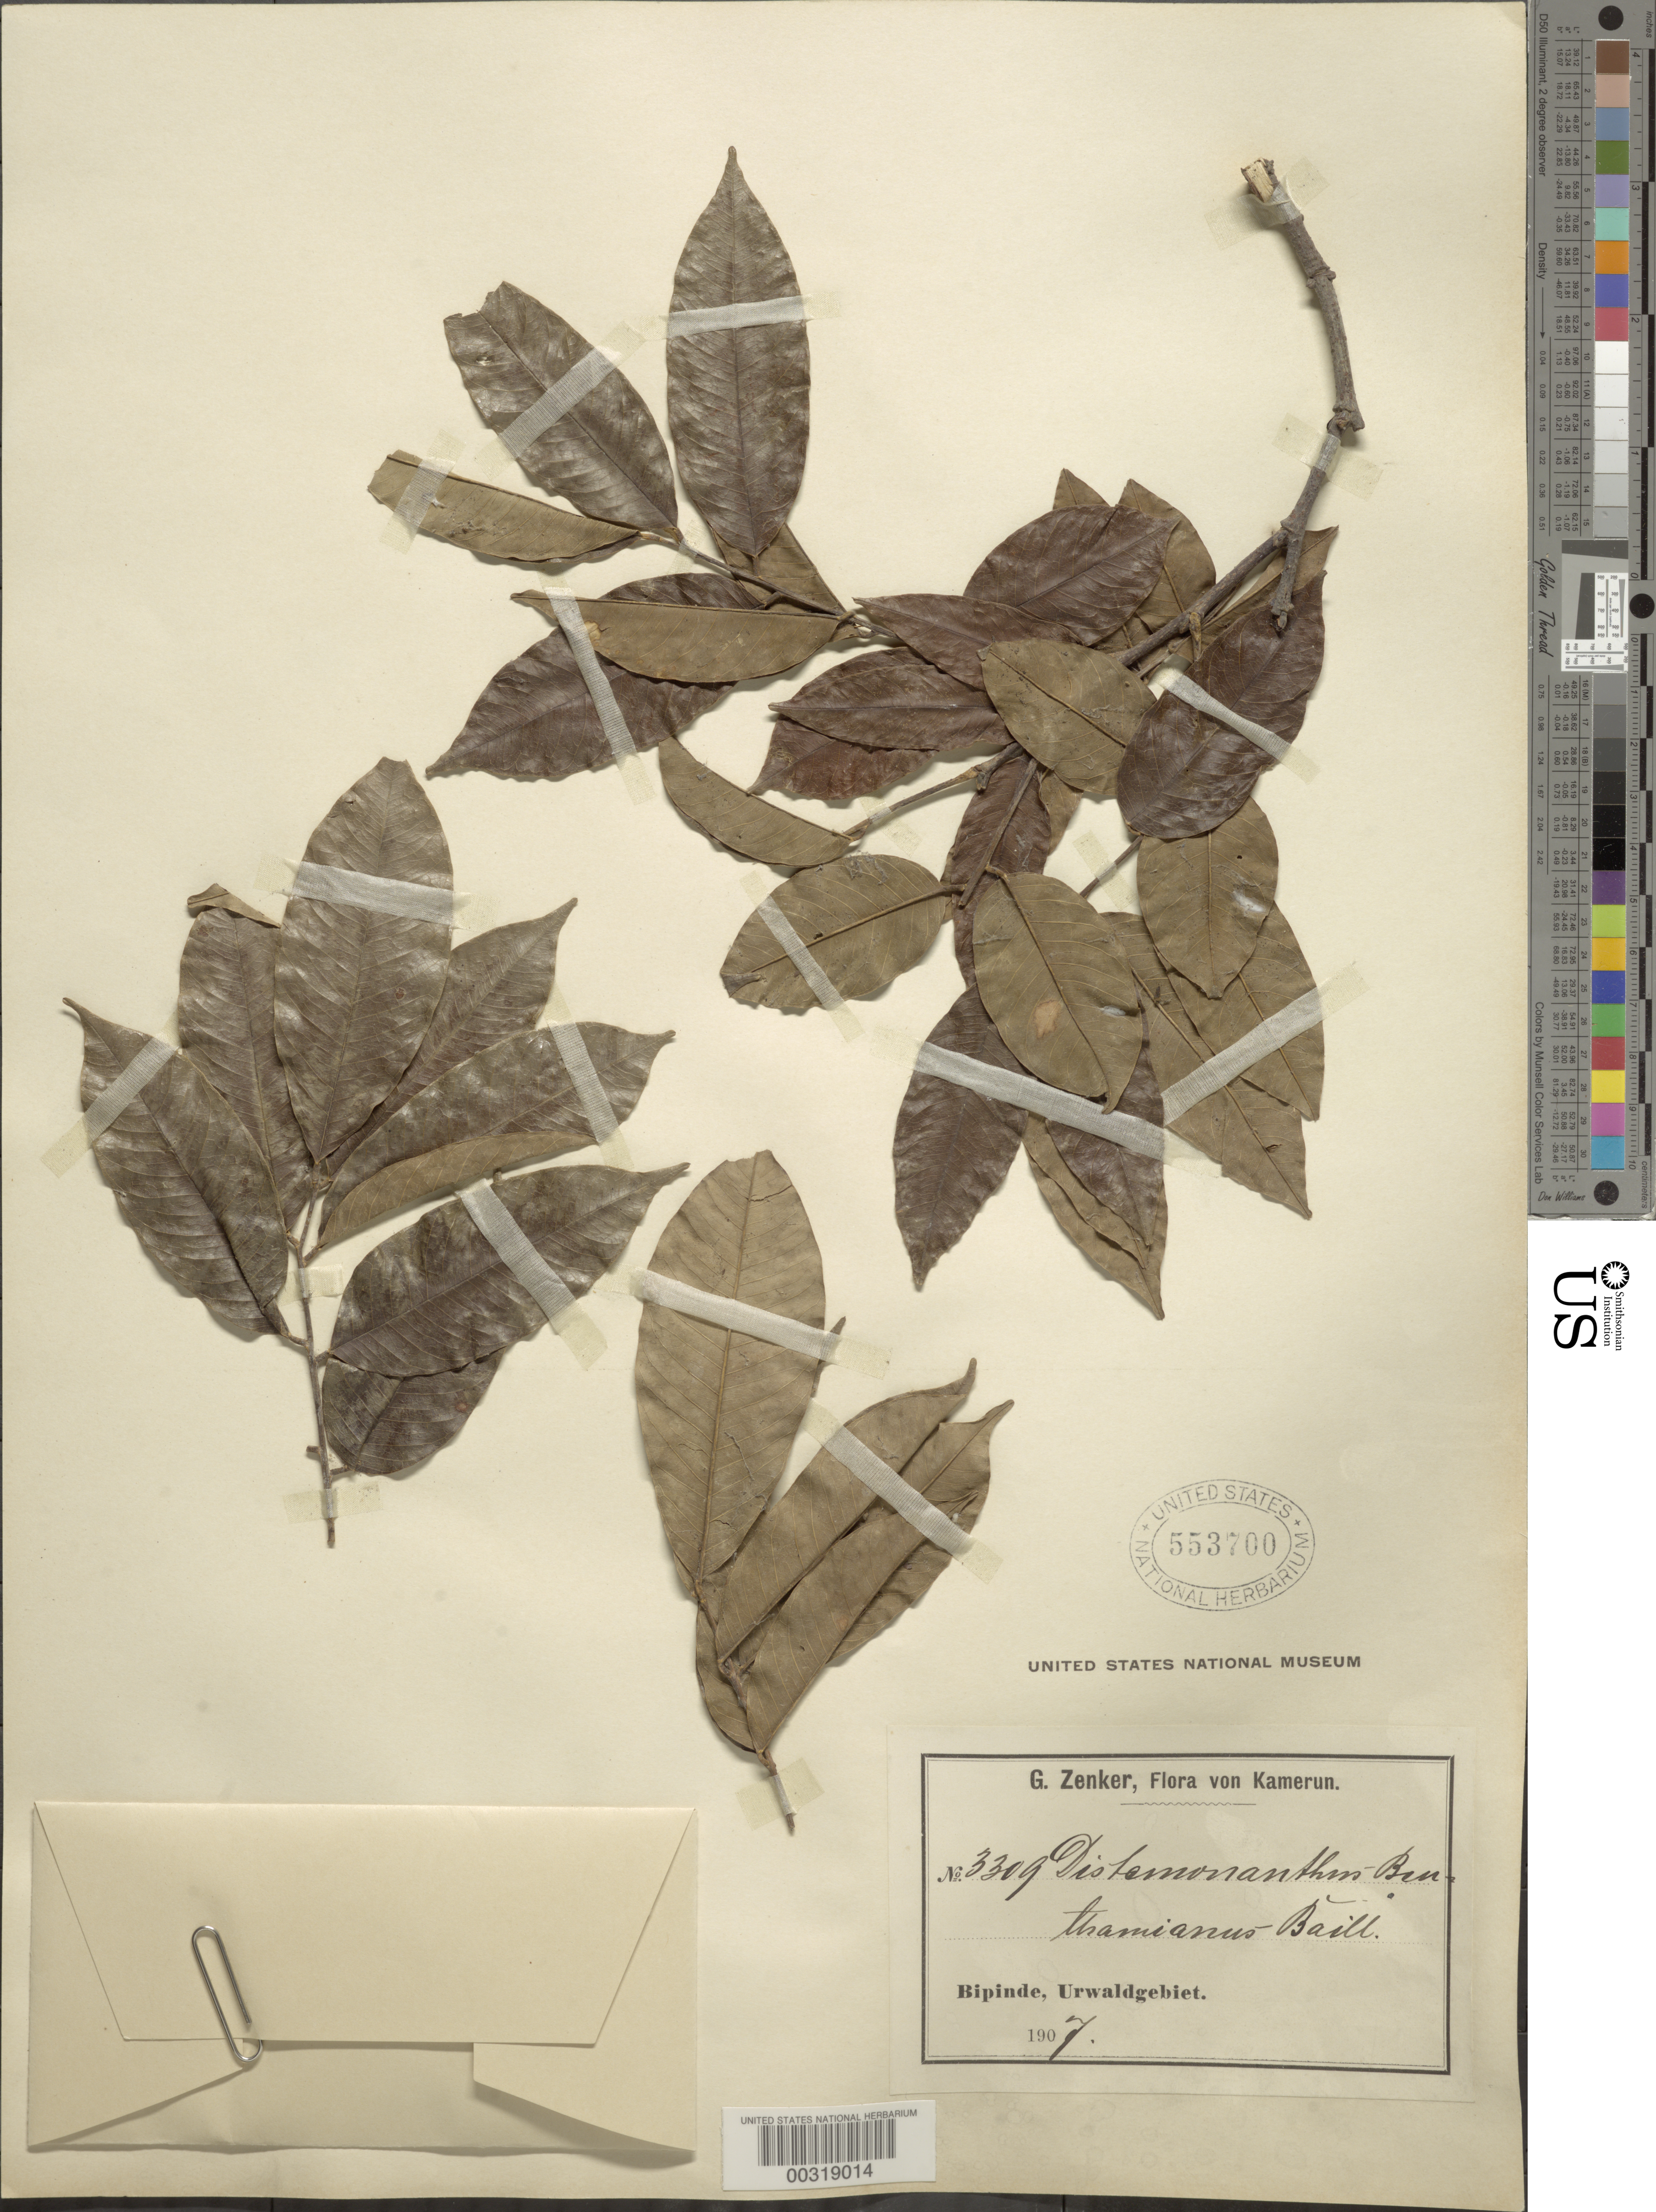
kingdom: Plantae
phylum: Tracheophyta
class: Magnoliopsida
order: Fabales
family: Fabaceae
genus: Distemonanthus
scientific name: Distemonanthus benthamianus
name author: Baill.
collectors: G. A. Zenker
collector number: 3304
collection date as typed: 1907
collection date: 1907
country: Cameroon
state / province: Sud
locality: Bipindi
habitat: Forest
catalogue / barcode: US 553700